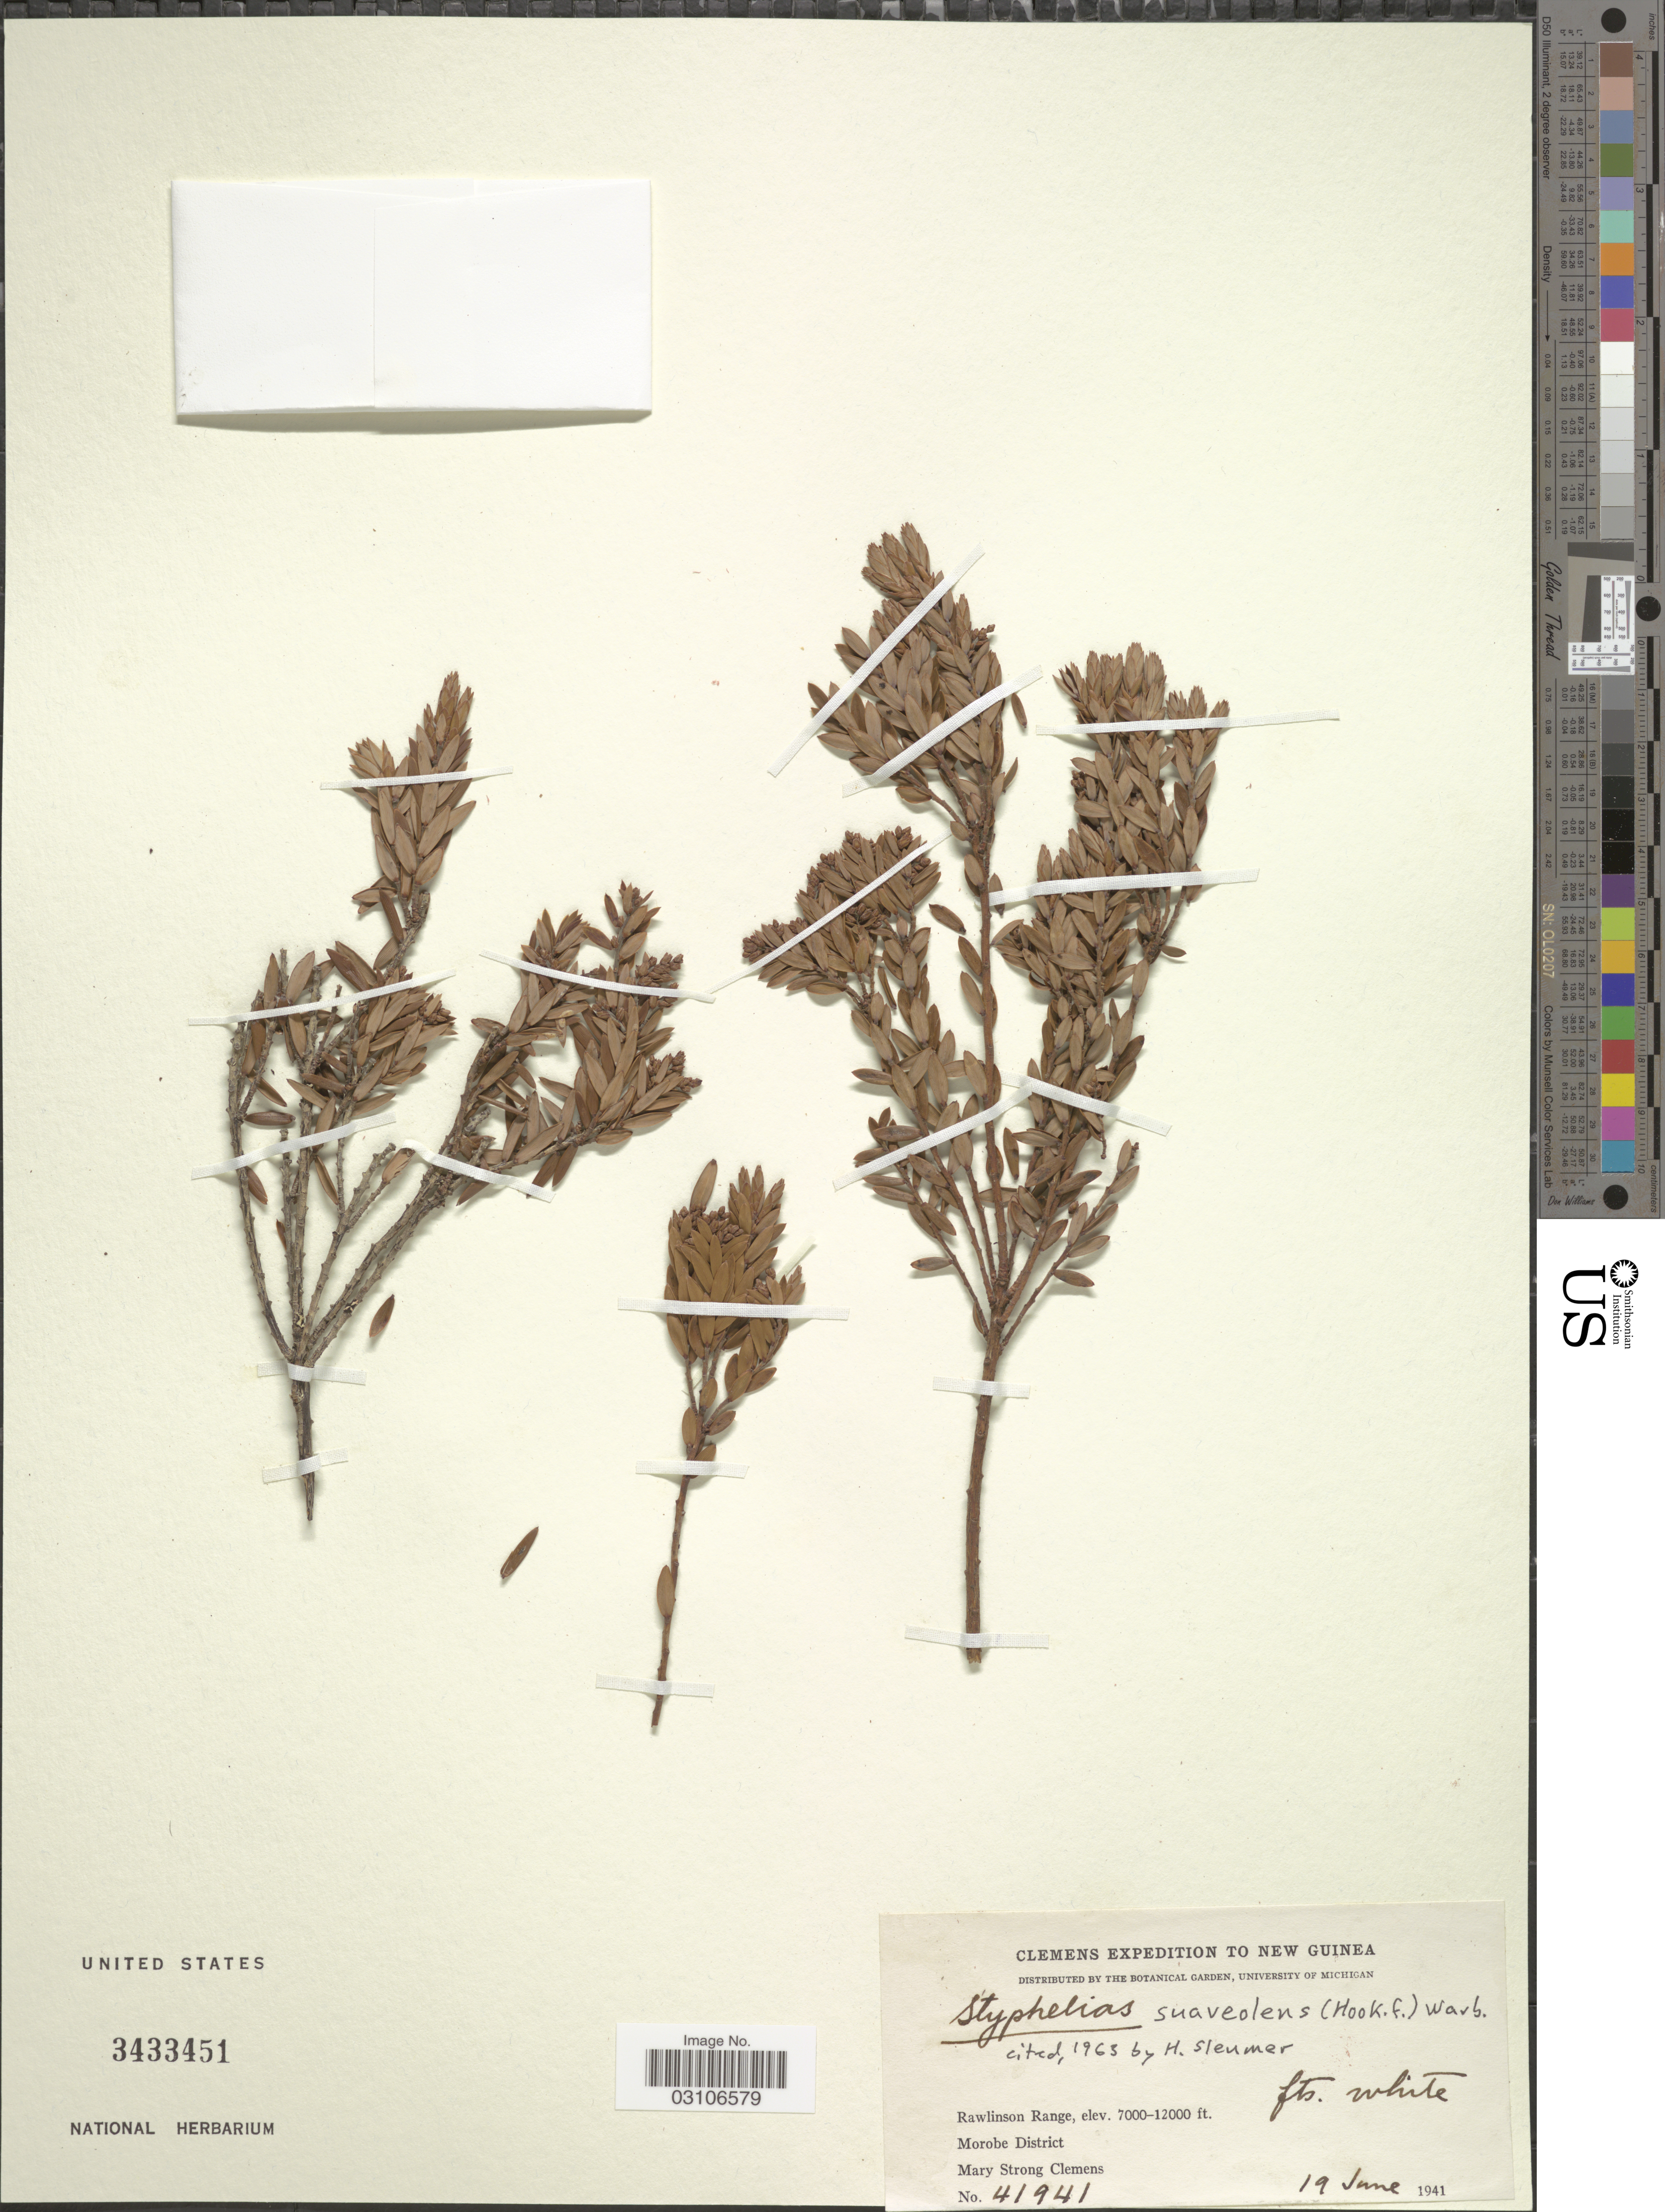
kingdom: Plantae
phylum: Tracheophyta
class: Magnoliopsida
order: Ericales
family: Ericaceae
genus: Styphelia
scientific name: Styphelia suaveolens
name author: (Hook. f.) Warb. ex P. Sarasin & Sarasin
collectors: M. S. Clemens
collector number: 41941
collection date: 1941-06-19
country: Papua New Guinea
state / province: Morobe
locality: New Guinea. Rawlinson Range. Morobe District.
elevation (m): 2134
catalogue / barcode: US 3433451